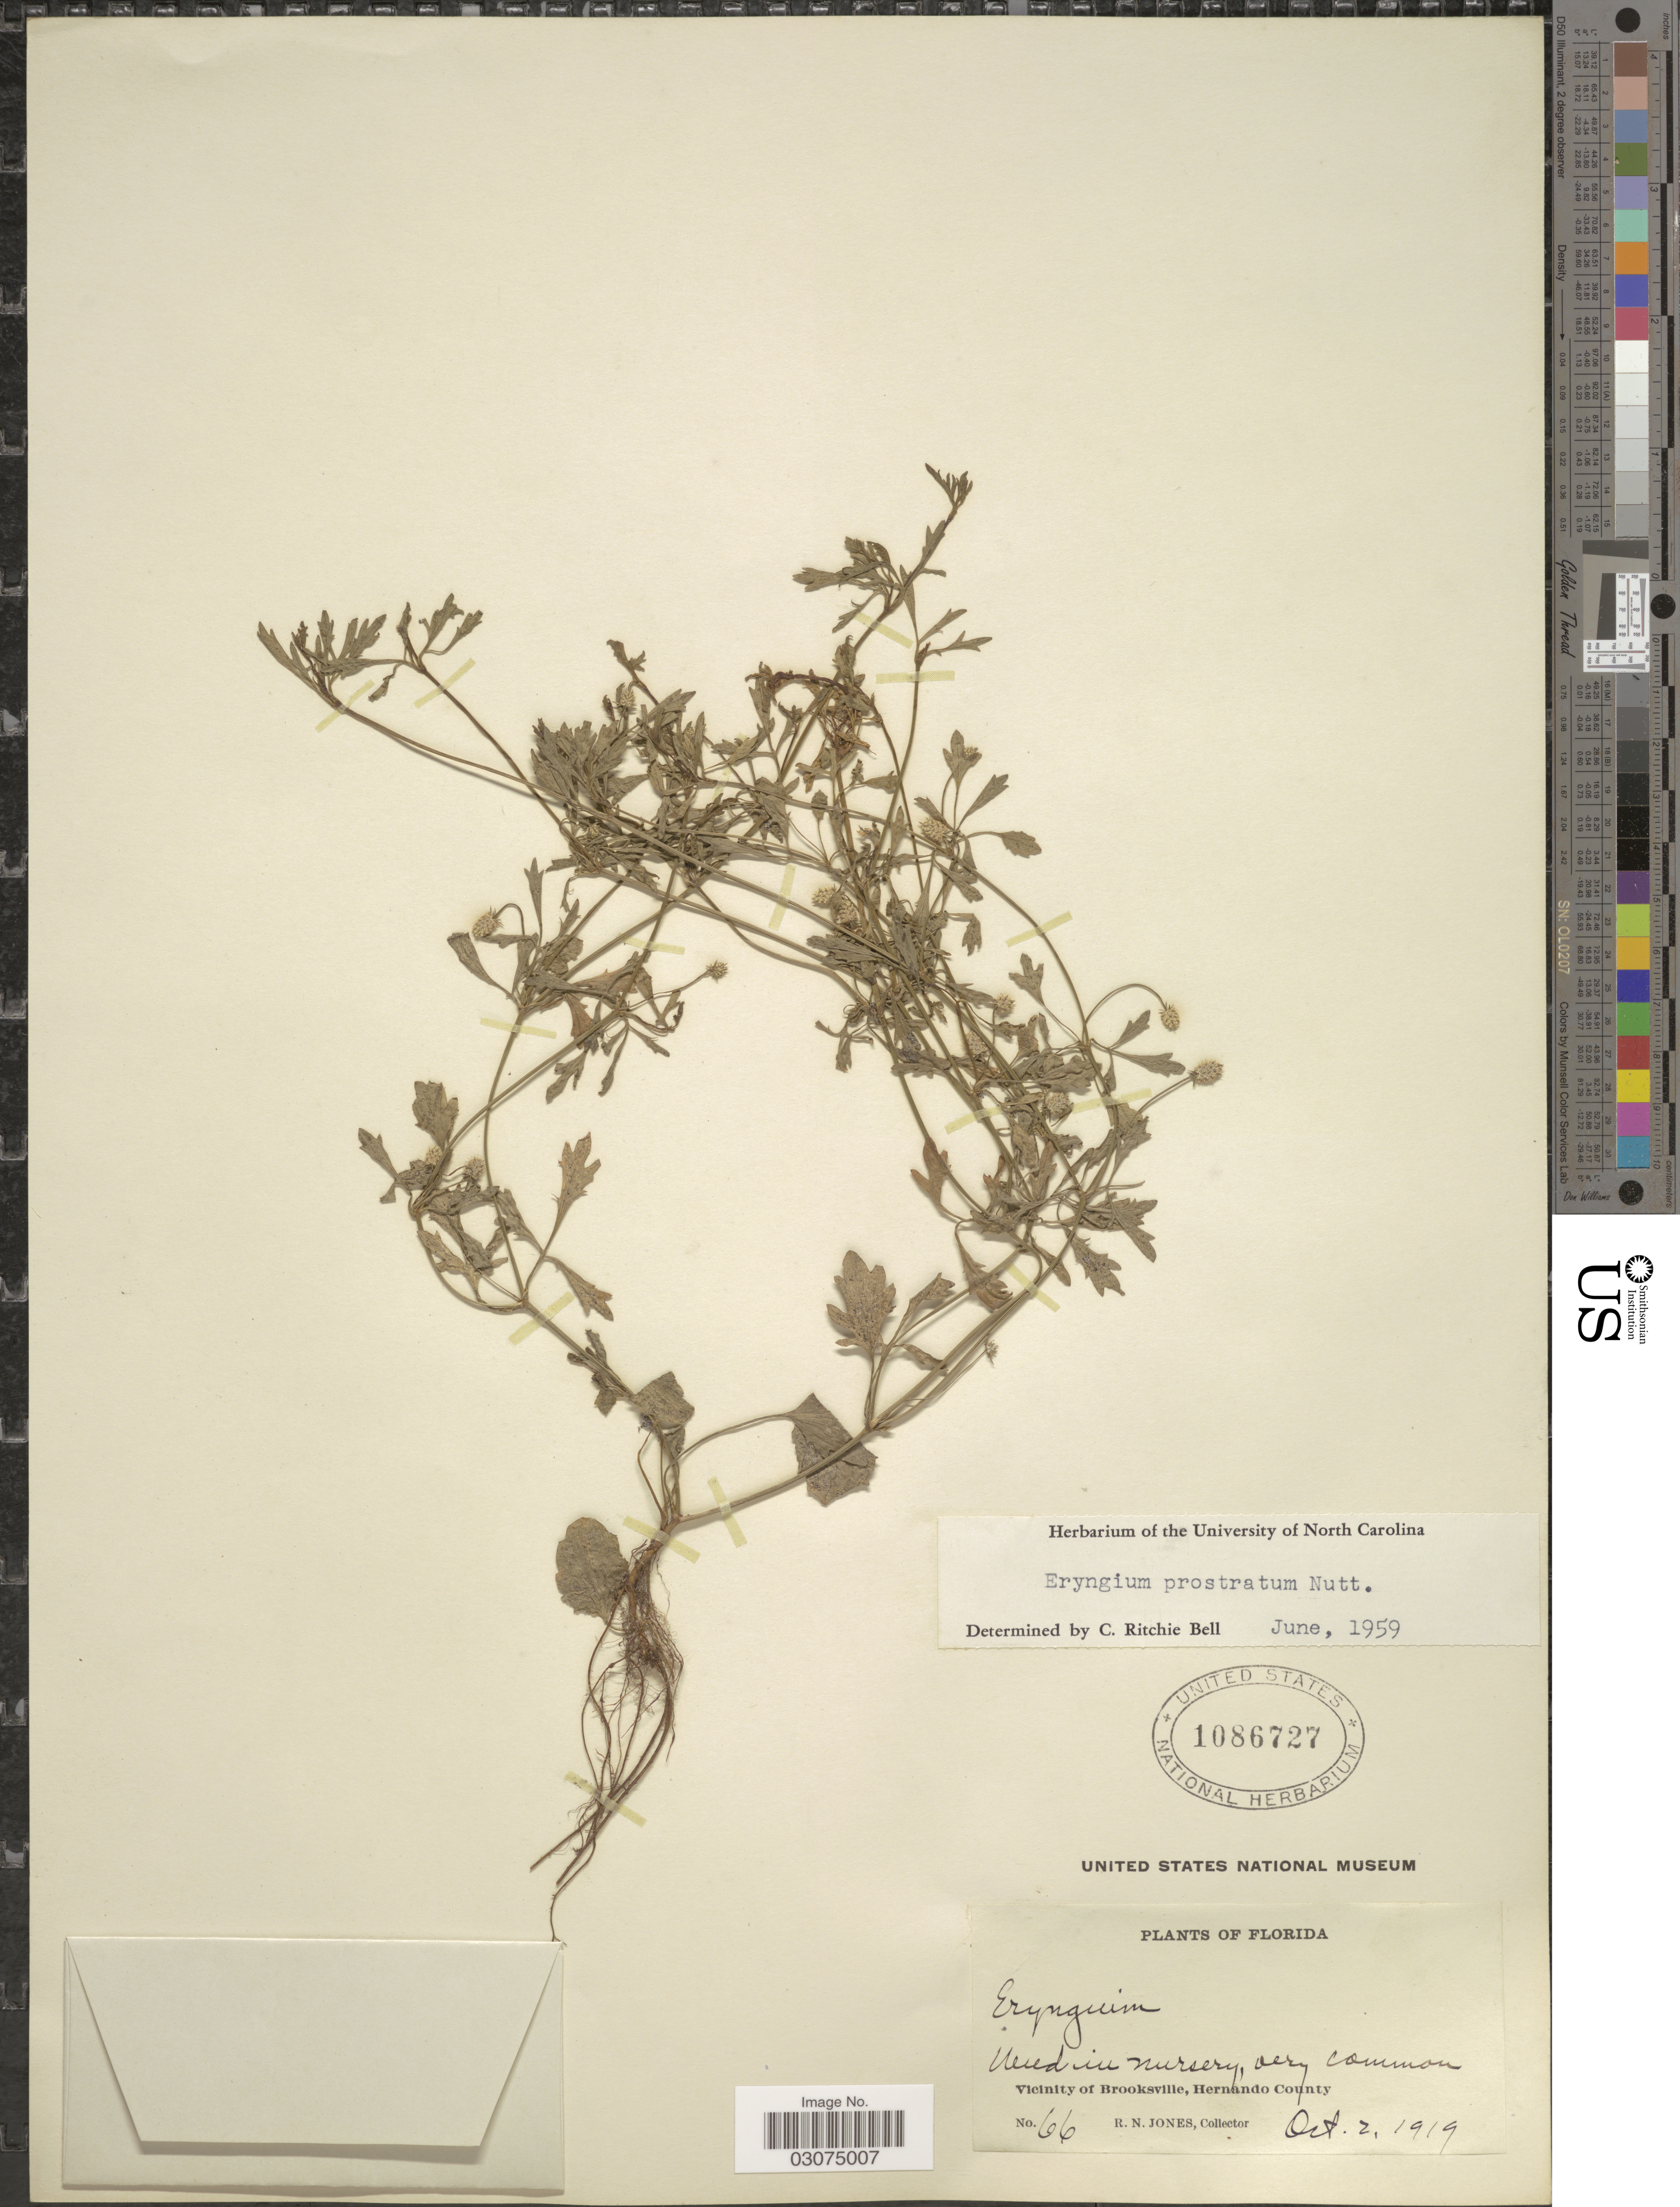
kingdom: Plantae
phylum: Tracheophyta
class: Magnoliopsida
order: Apiales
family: Apiaceae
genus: Eryngium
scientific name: Eryngium prostratum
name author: Nutt. ex DC.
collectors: R. N. Jones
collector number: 66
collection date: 1919-10-02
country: United States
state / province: Florida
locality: Vicinity of Brooksville, Hernando County.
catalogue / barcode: US 1086727